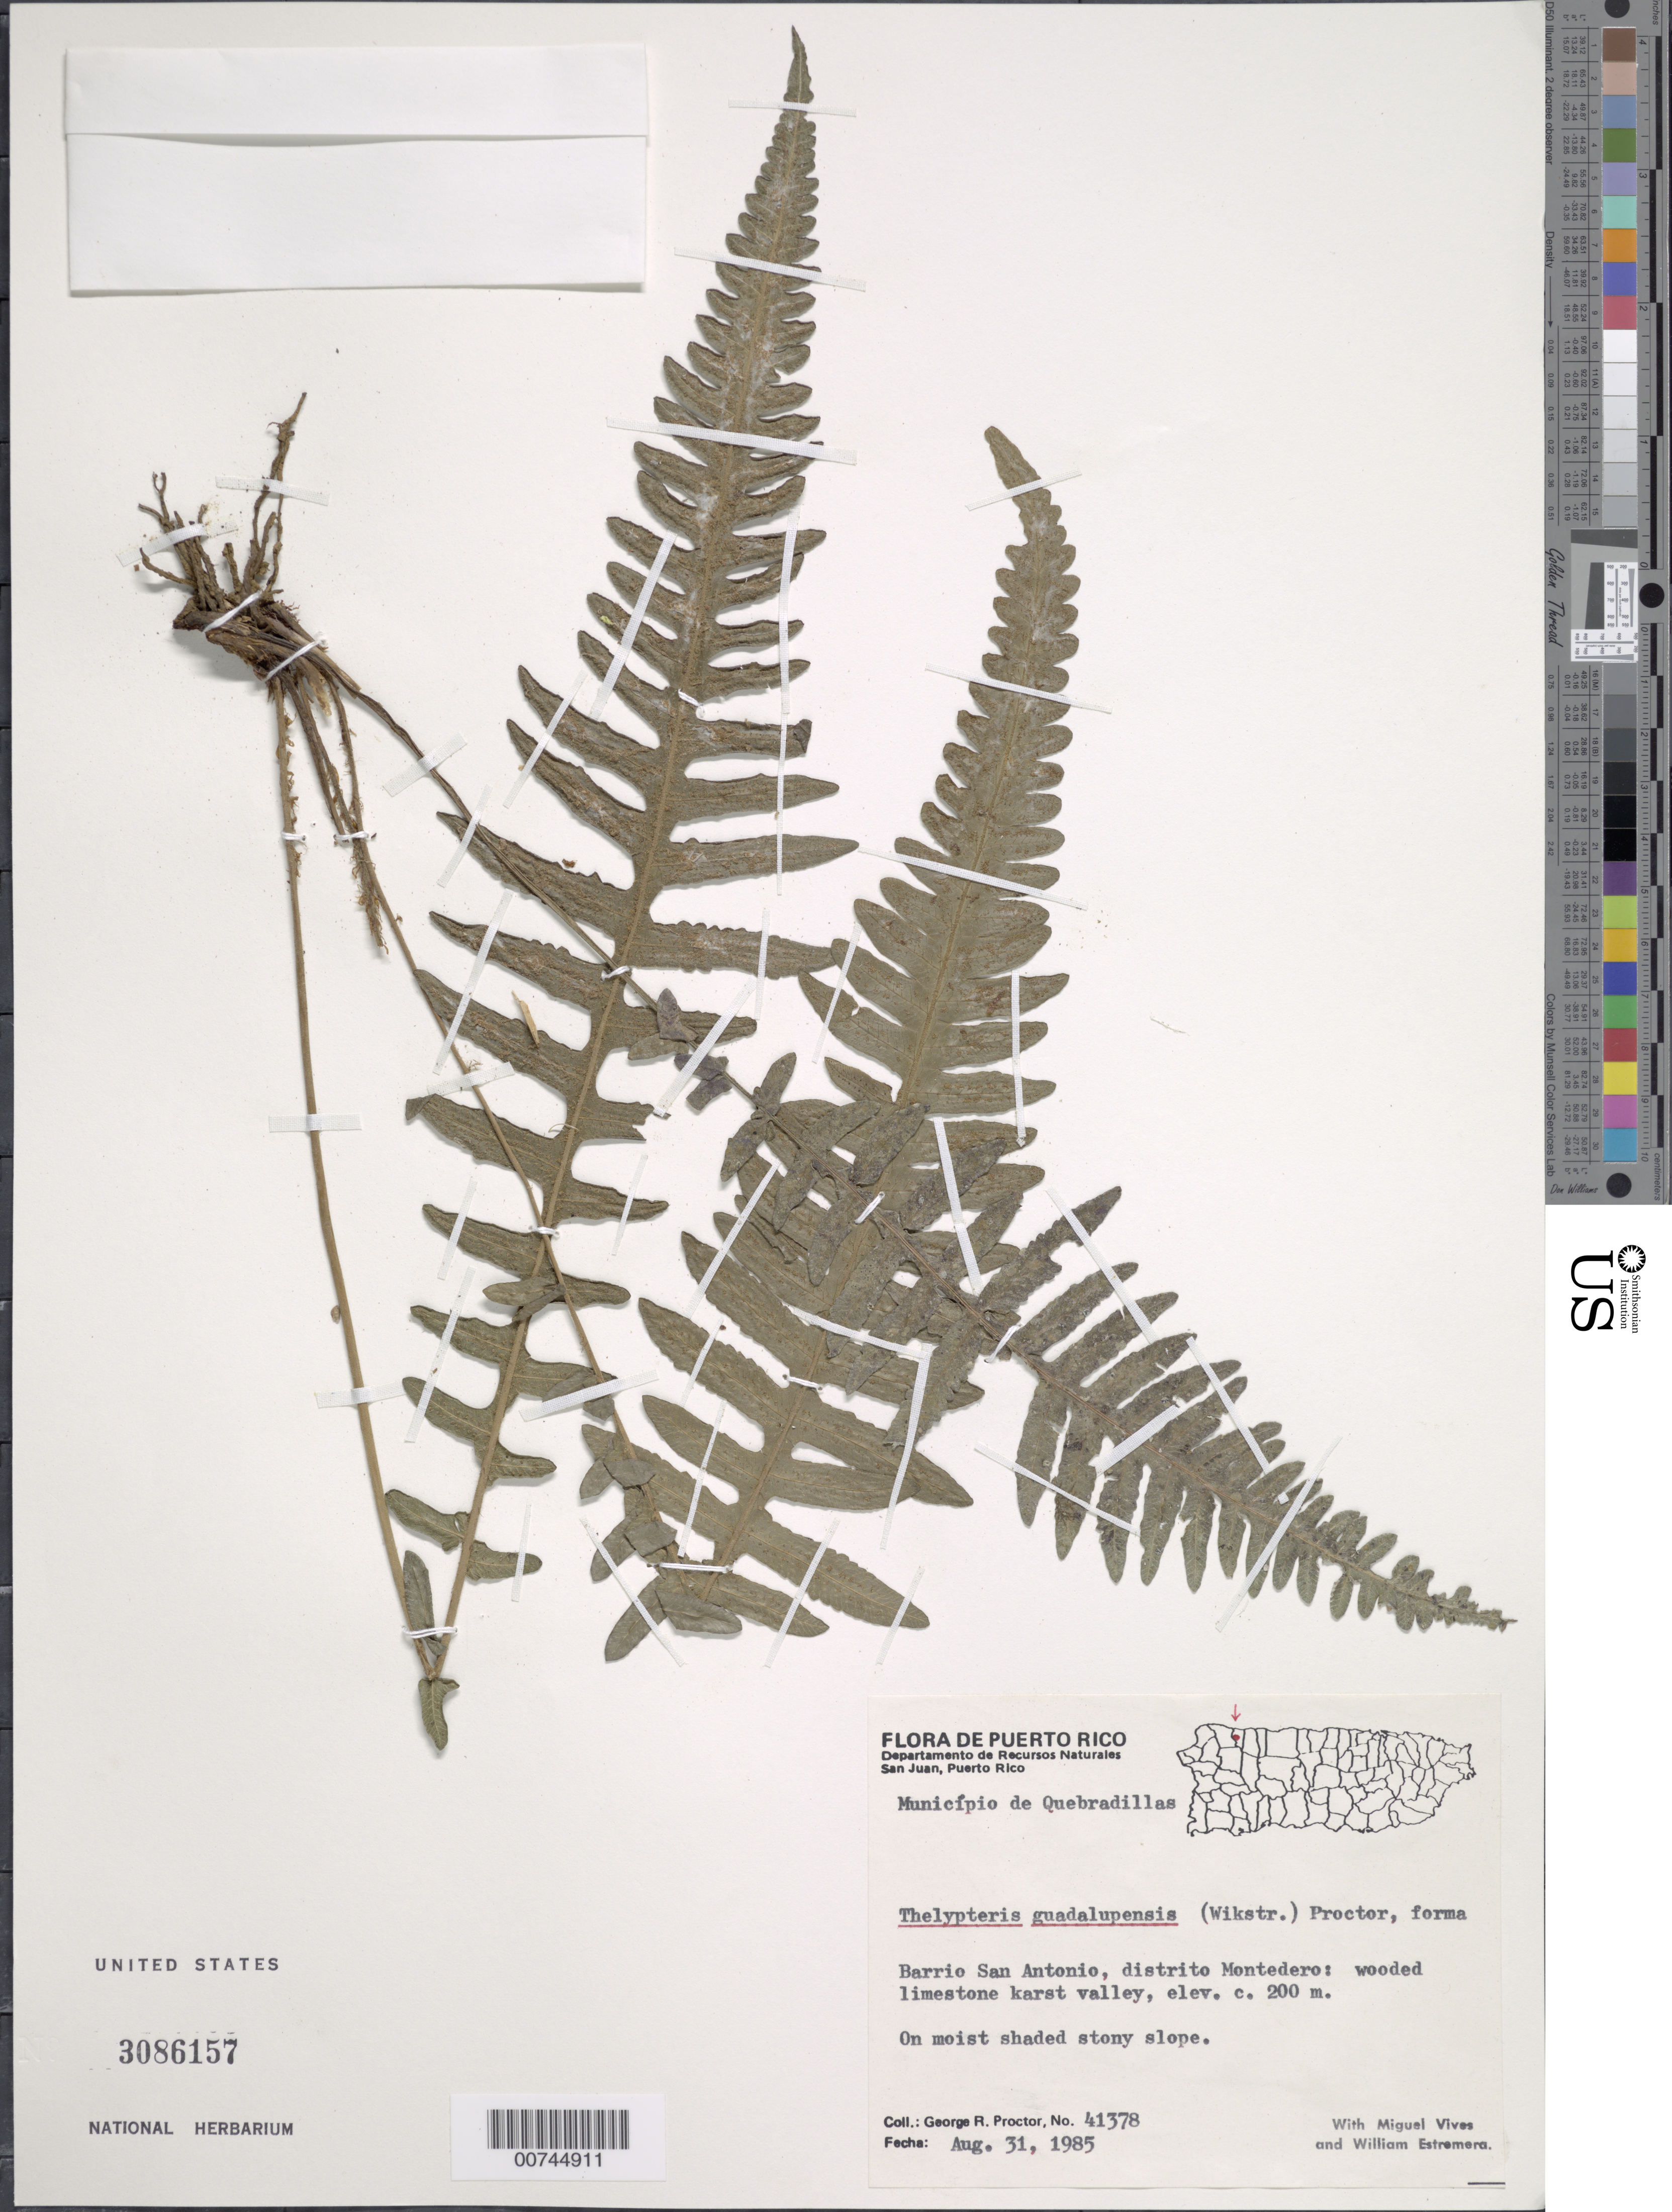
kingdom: Plantae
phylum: Tracheophyta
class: Polypodiopsida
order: Polypodiales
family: Thelypteridaceae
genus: Goniopteris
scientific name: Goniopteris guadelupensis (Wikstr.) comb. nov., ined 2015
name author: (Wikstr.)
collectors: G. R. Proctor, M. Vives & W. Estremera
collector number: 41378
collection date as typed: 31 Aug 1985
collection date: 1985-08-31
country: Puerto Rico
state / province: Quebradillas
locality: Barrio San Antonio, distrito Montedero: wooded limestone karst valley, Municipio Quebradillas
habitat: On moist shaded stony slope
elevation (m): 200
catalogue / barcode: US 3096157